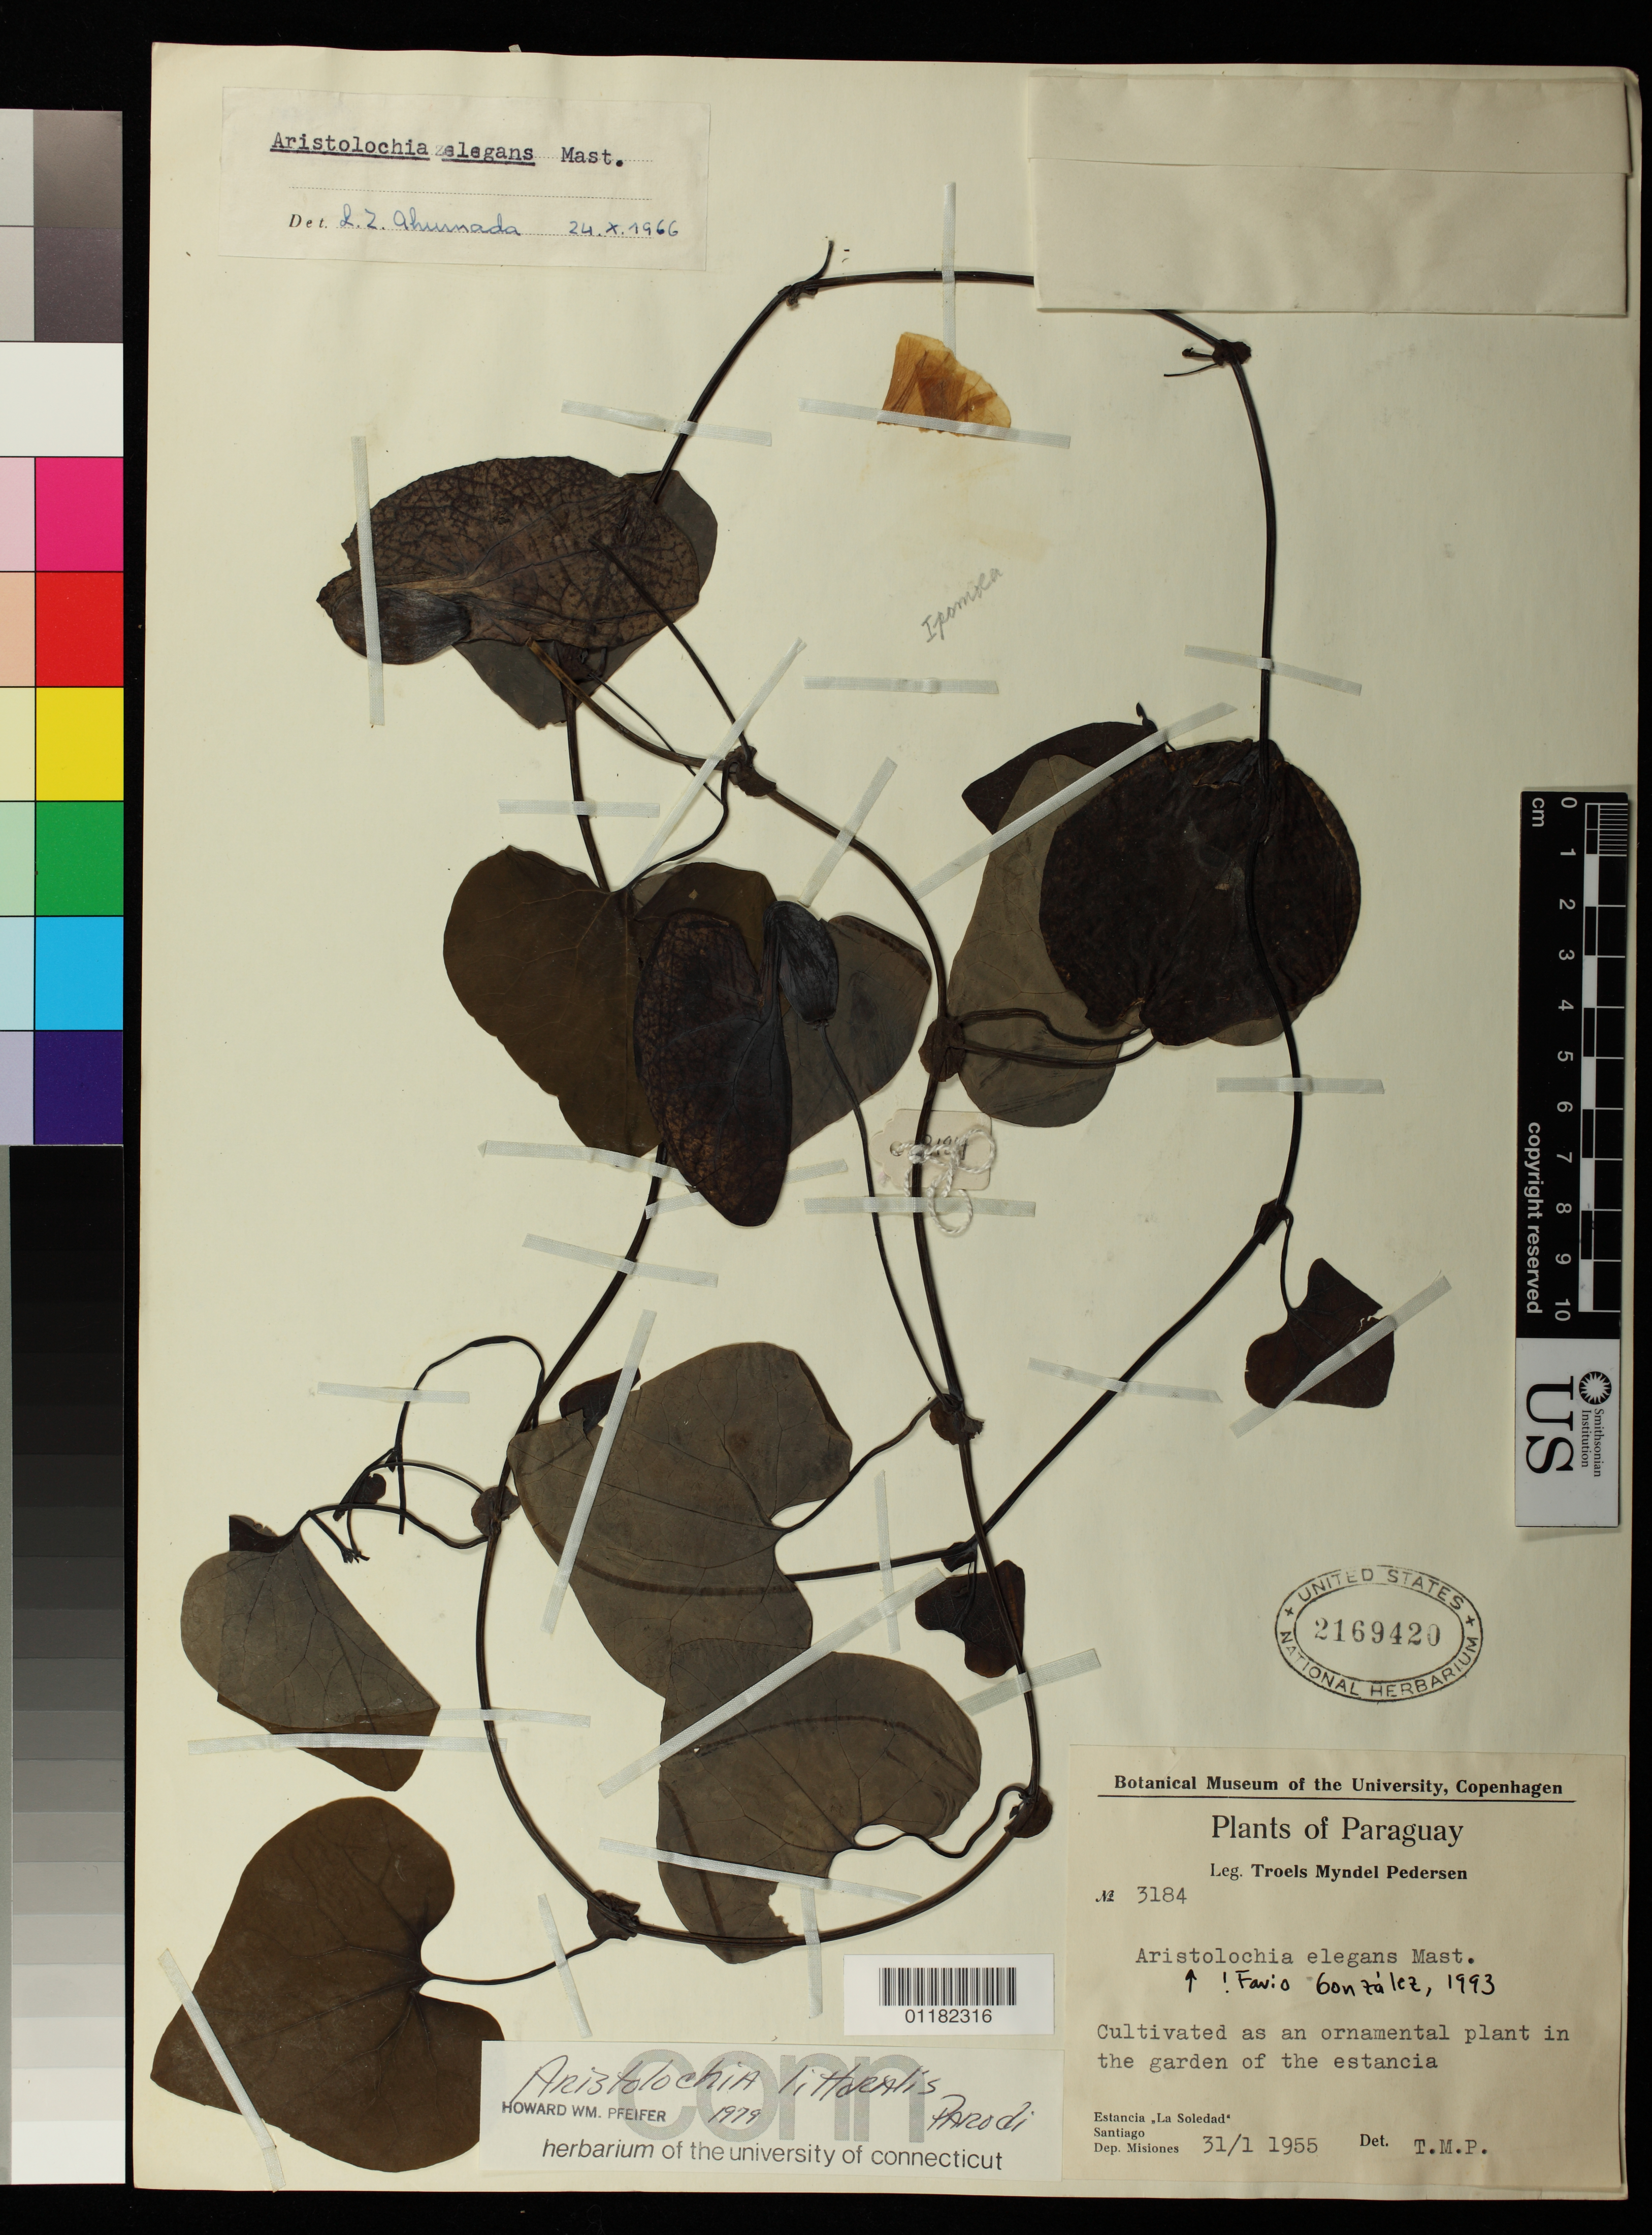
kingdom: Plantae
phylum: Tracheophyta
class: Magnoliopsida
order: Piperales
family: Aristolochiaceae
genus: Aristolochia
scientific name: Aristolochia elegans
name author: Mast.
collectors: T. M. Pedersen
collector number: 3184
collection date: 1955-01-31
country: Paraguay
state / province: Misiones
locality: Estancia "La Soledad", Santiago.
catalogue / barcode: US 2169420